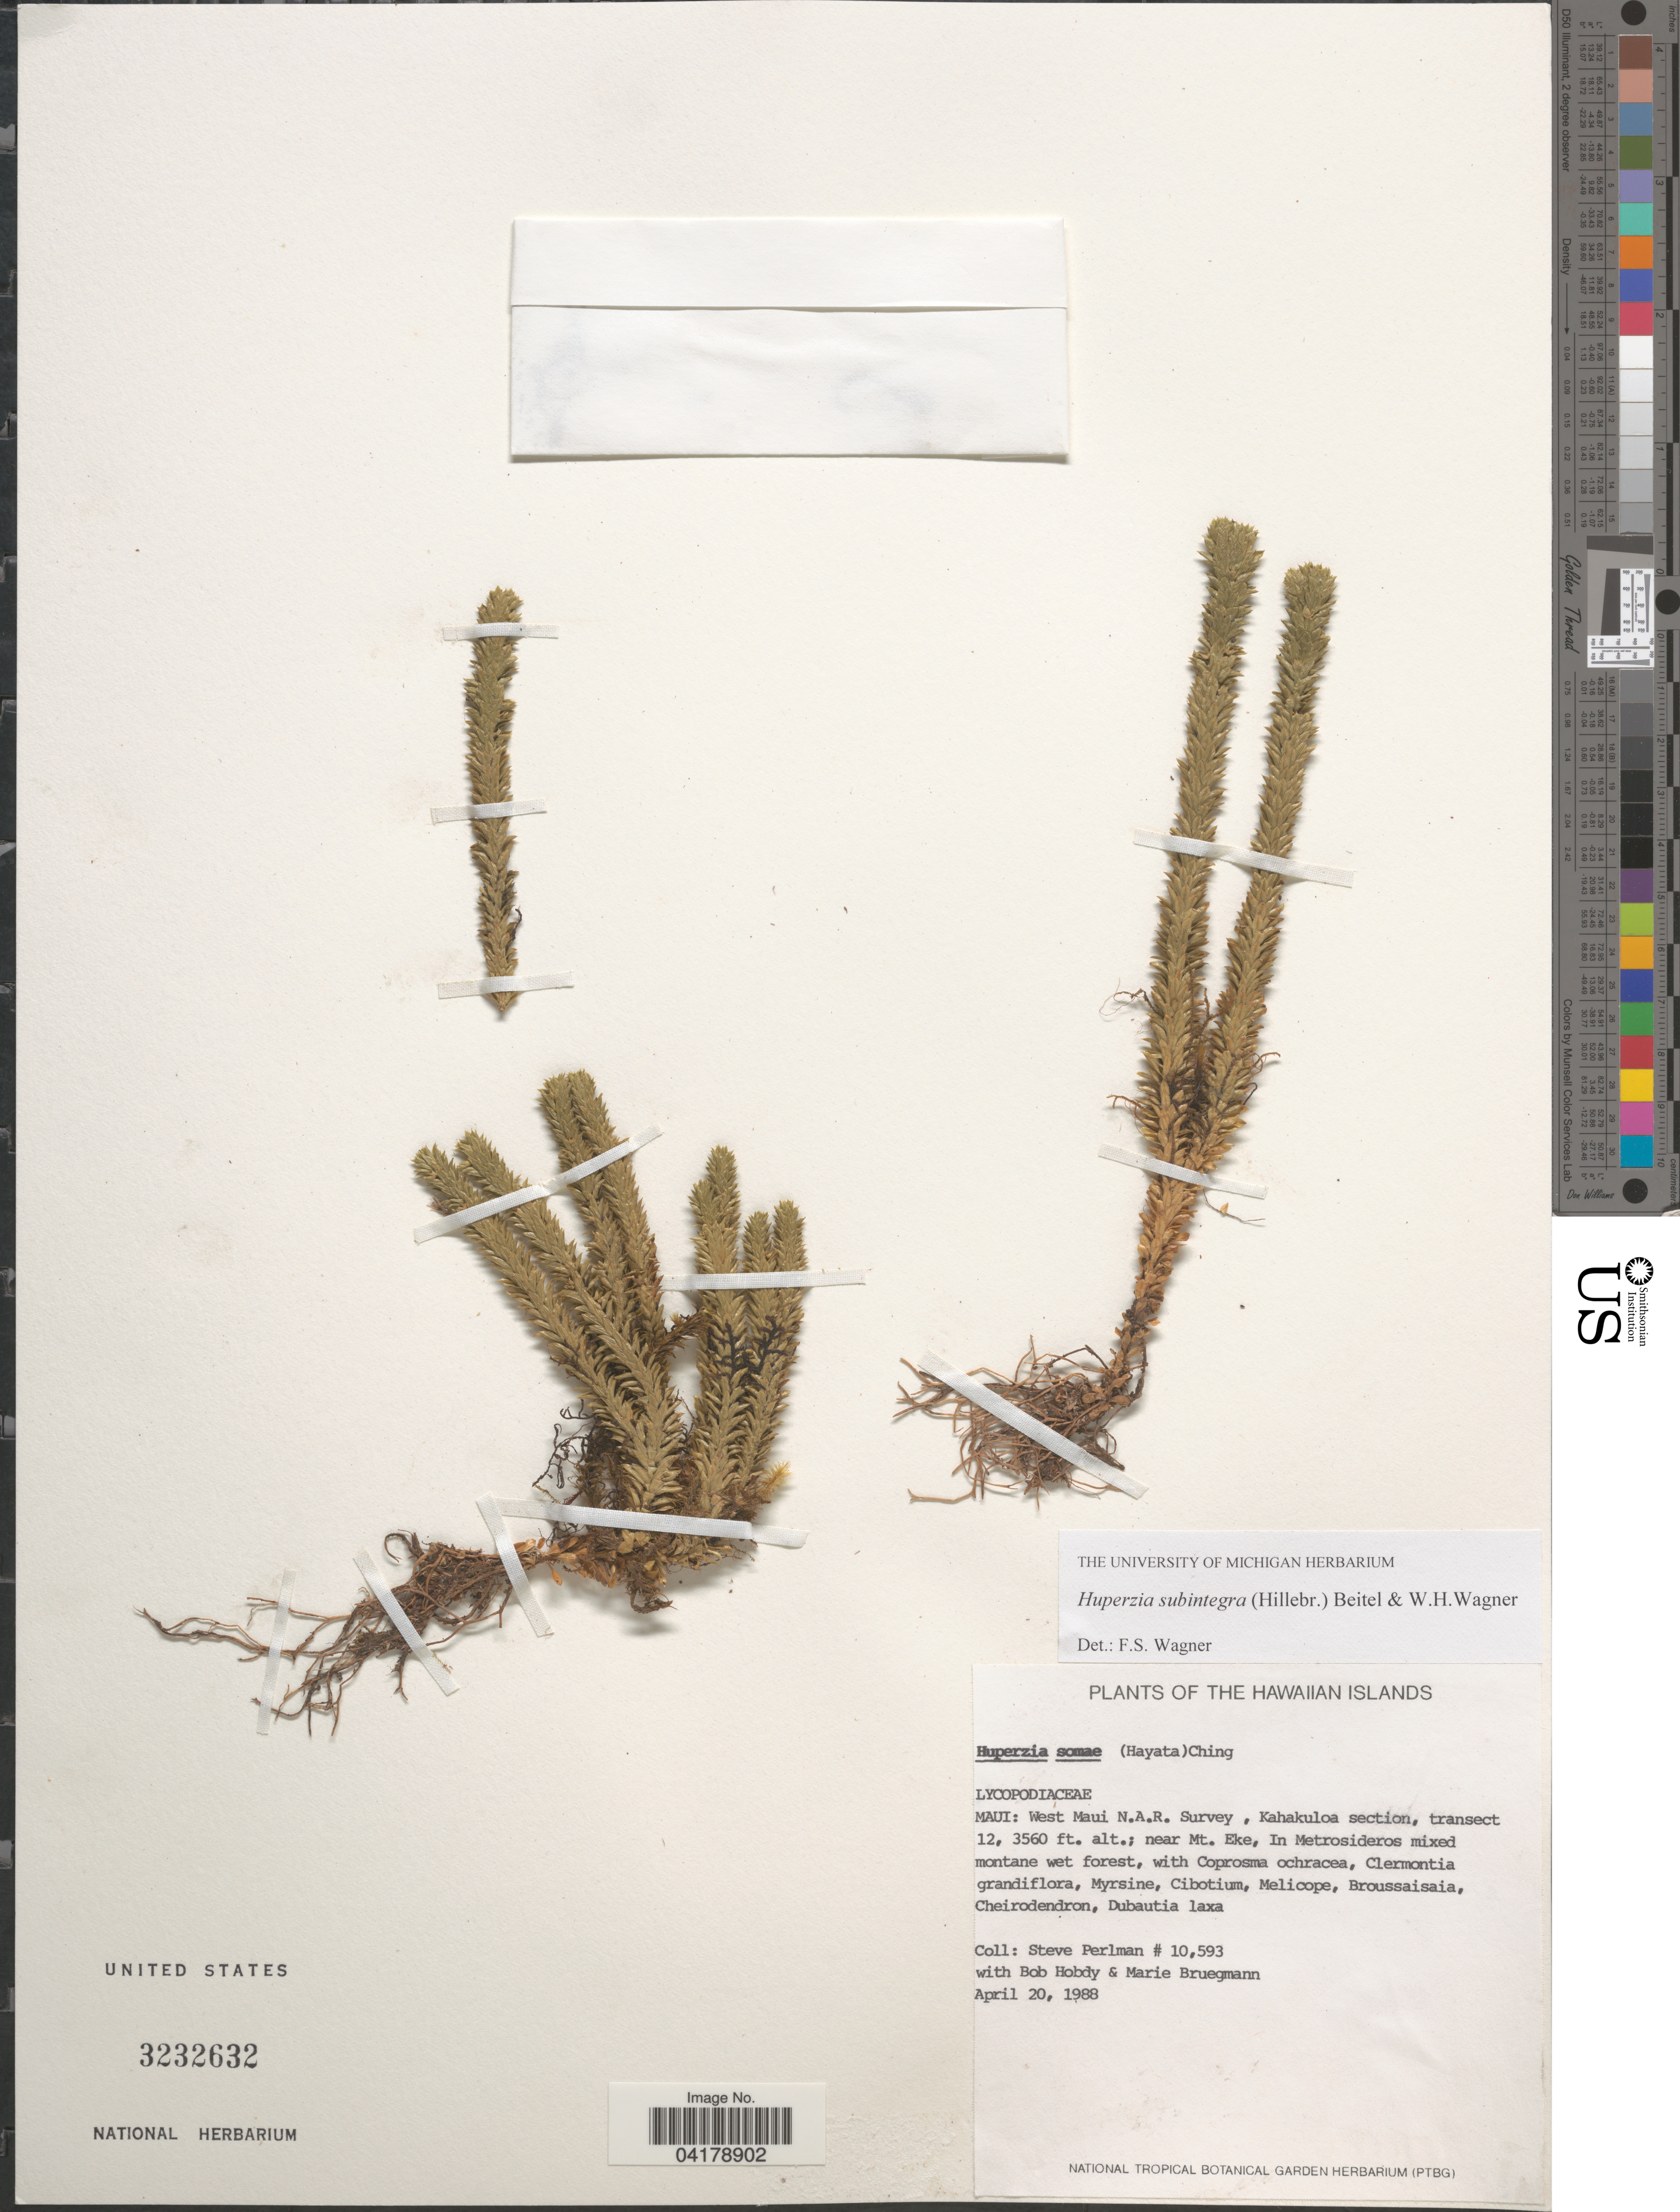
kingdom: Plantae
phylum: Tracheophyta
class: Lycopodiopsida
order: Lycopodiales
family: Lycopodiaceae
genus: Huperzia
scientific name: Huperzia subintegra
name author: (Hillebr.) Beitel & W.H. Wagner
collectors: S. Perlman, B. Hobdy & M. Bruegmann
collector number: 10593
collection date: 1988-04-20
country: United States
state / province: Hawaii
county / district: Maui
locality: Maui: West Maui N.A.R. Survey, Kahakuloa section, transect 12; near Mt. Eke.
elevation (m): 1085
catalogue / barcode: US 3232632